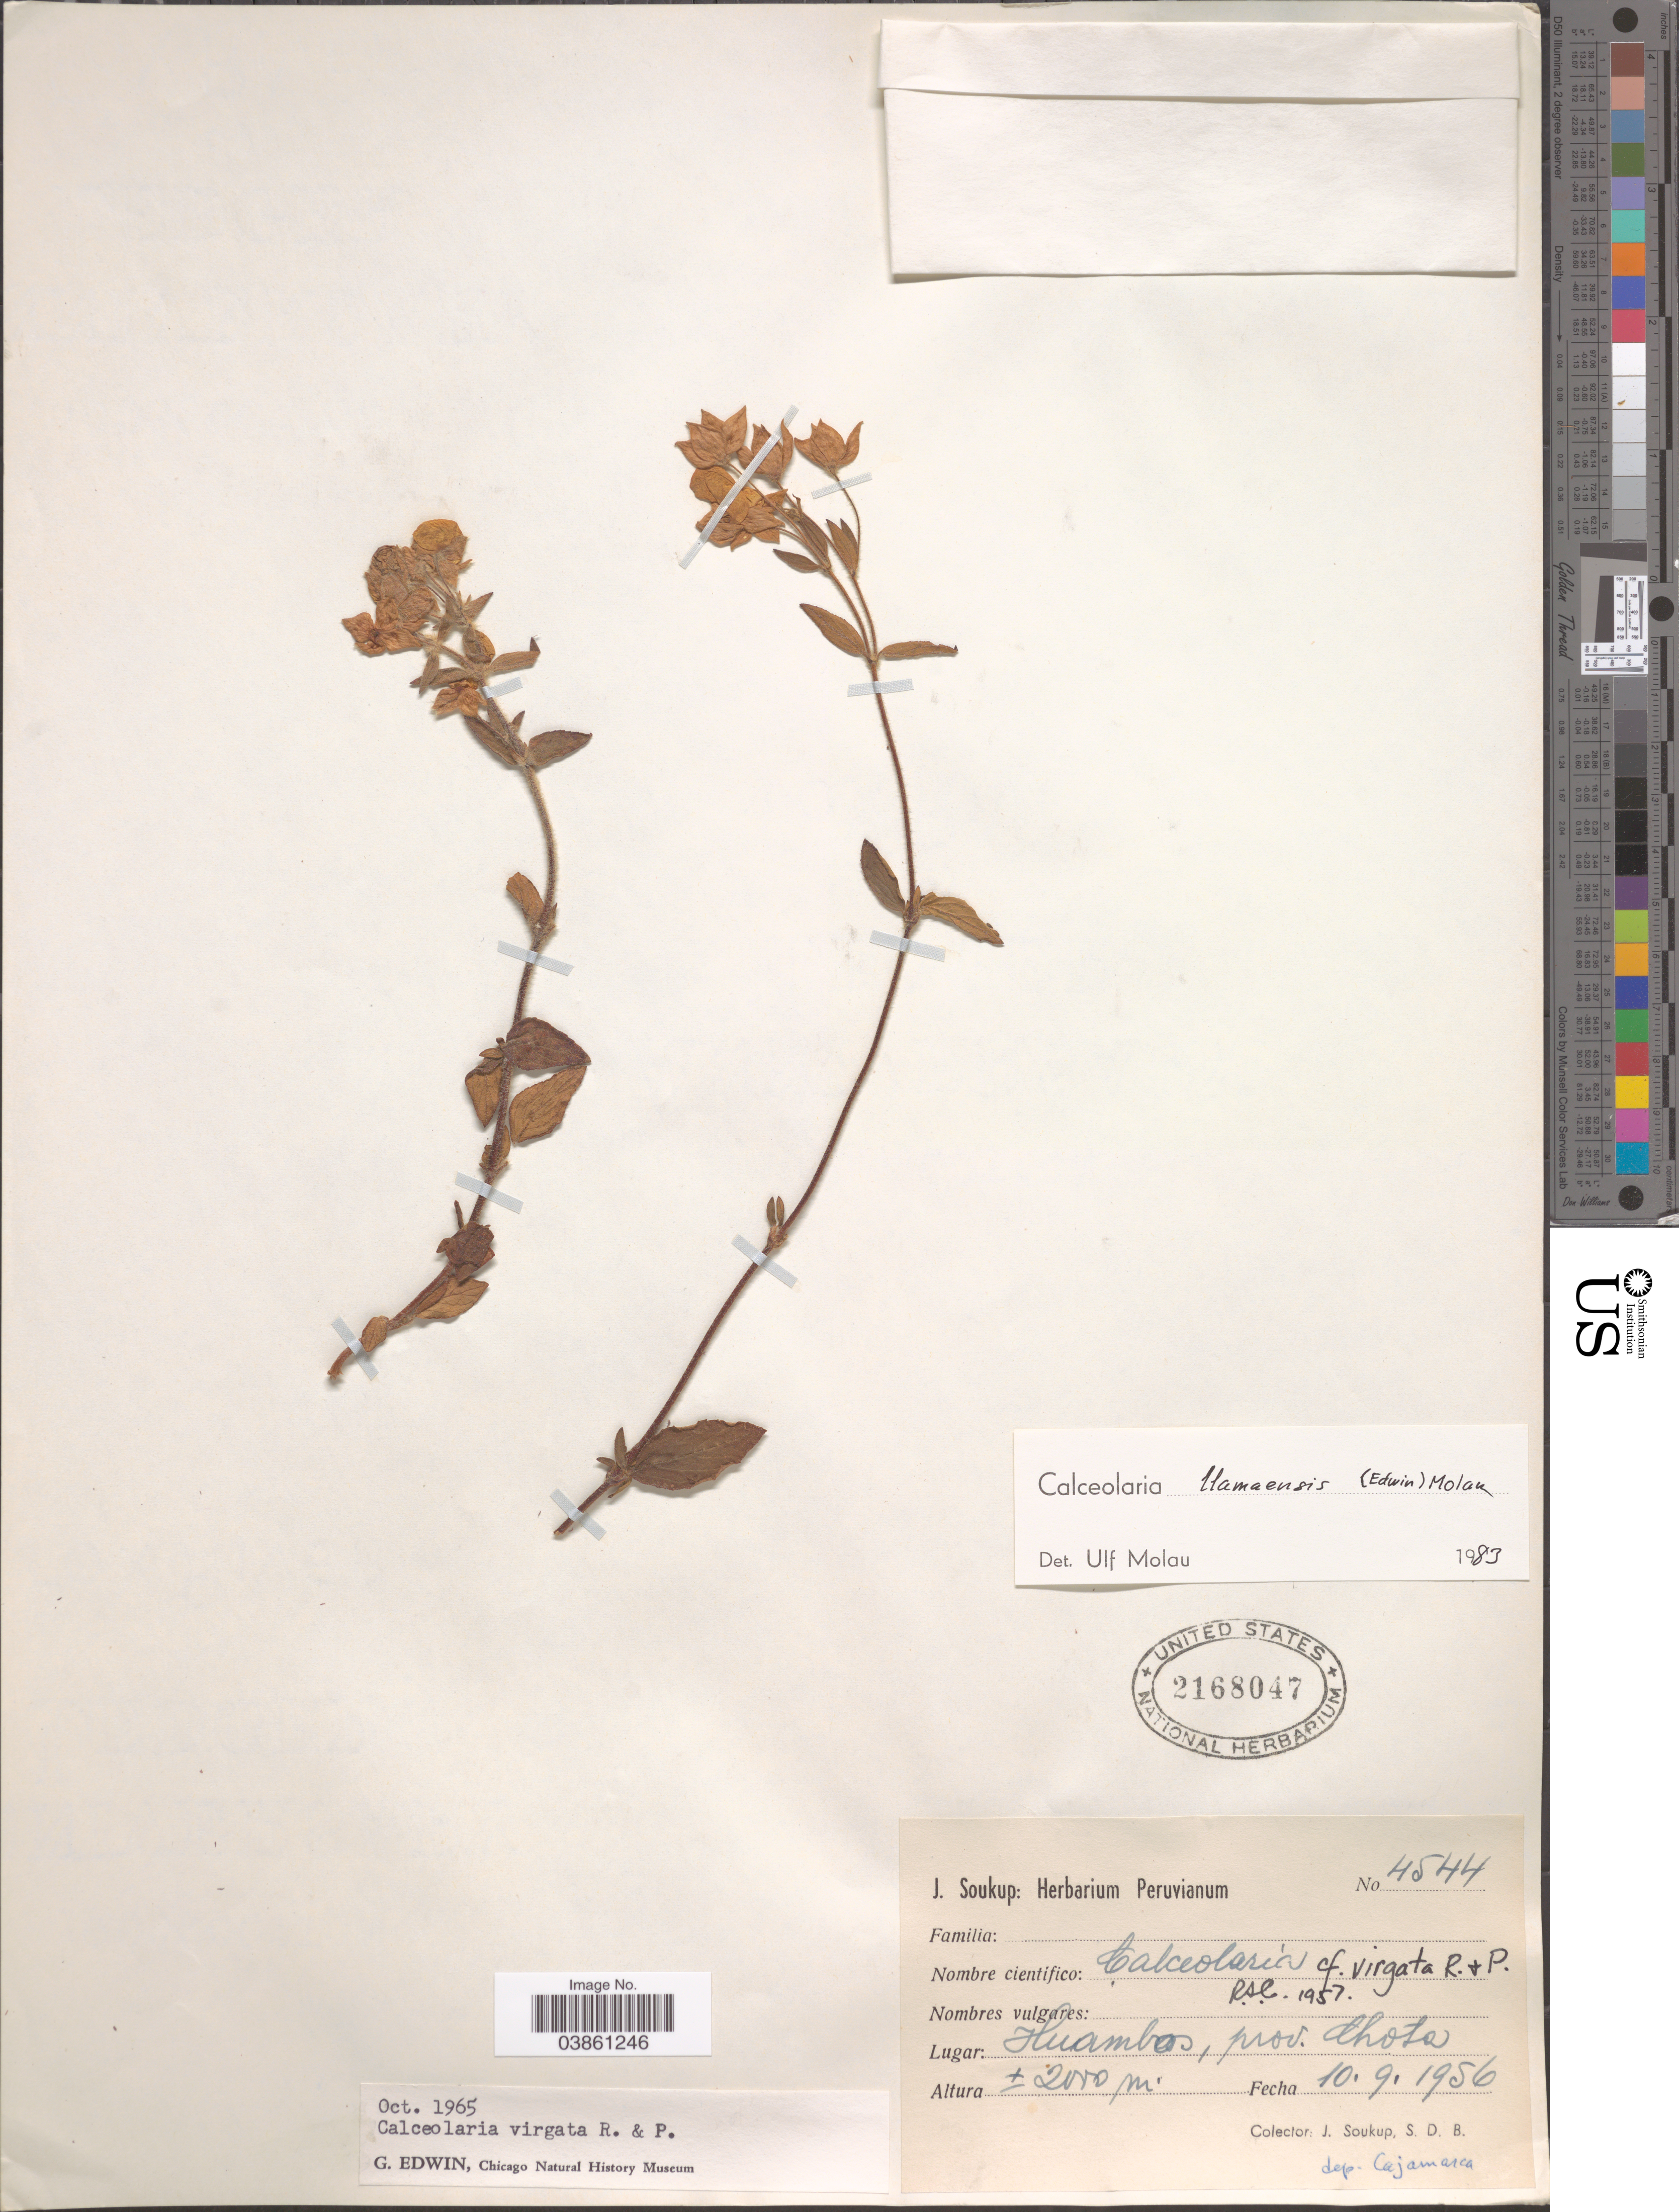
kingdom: Plantae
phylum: Tracheophyta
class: Magnoliopsida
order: Lamiales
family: Calceolariaceae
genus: Calceolaria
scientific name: Calceolaria llamaensis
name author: (Edwin) Molau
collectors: J. Soukup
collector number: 4544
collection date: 1956-09-10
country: Peru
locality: Huambos, Prov. Chota.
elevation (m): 2000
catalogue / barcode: US 2168047